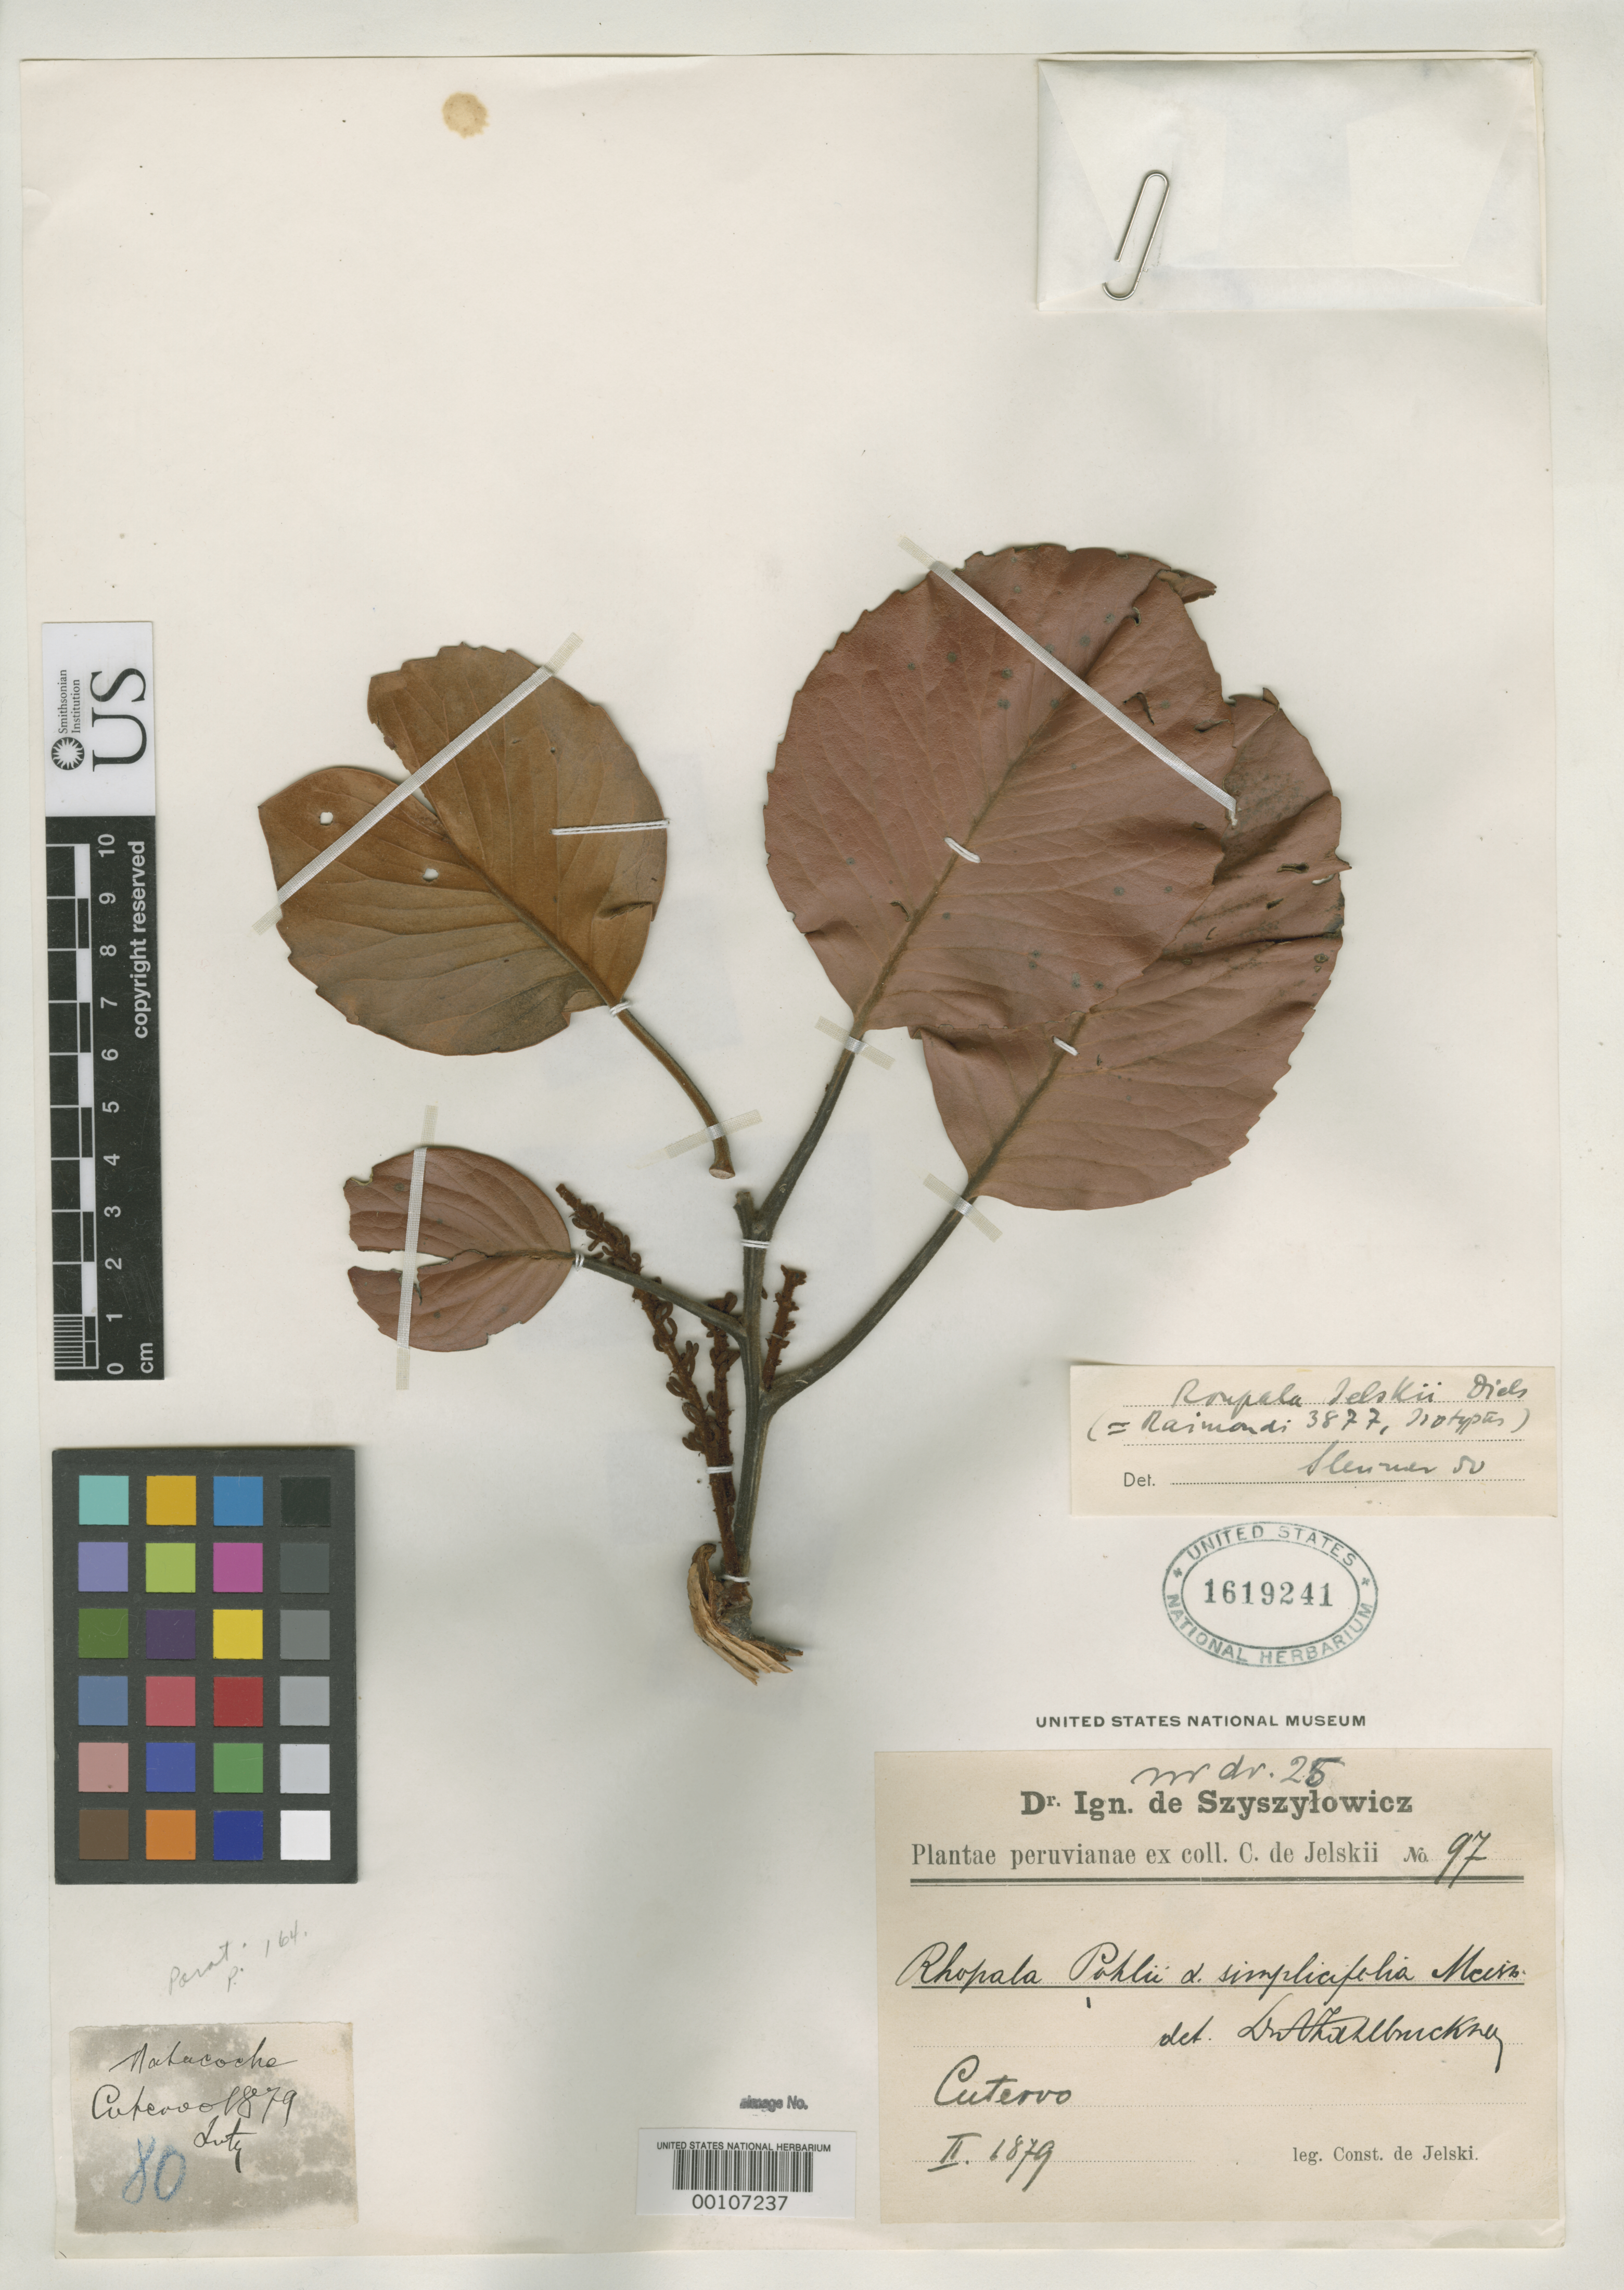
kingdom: Plantae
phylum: Tracheophyta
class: Magnoliopsida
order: Proteales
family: Proteaceae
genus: Roupala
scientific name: Roupala jelskii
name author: Diels ex Sleumer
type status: Paratype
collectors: C. von Jelski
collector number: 97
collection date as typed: Feb 1879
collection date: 1879-02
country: Peru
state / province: Cajamarca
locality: Cutervo, Natacocha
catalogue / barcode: US 1619241